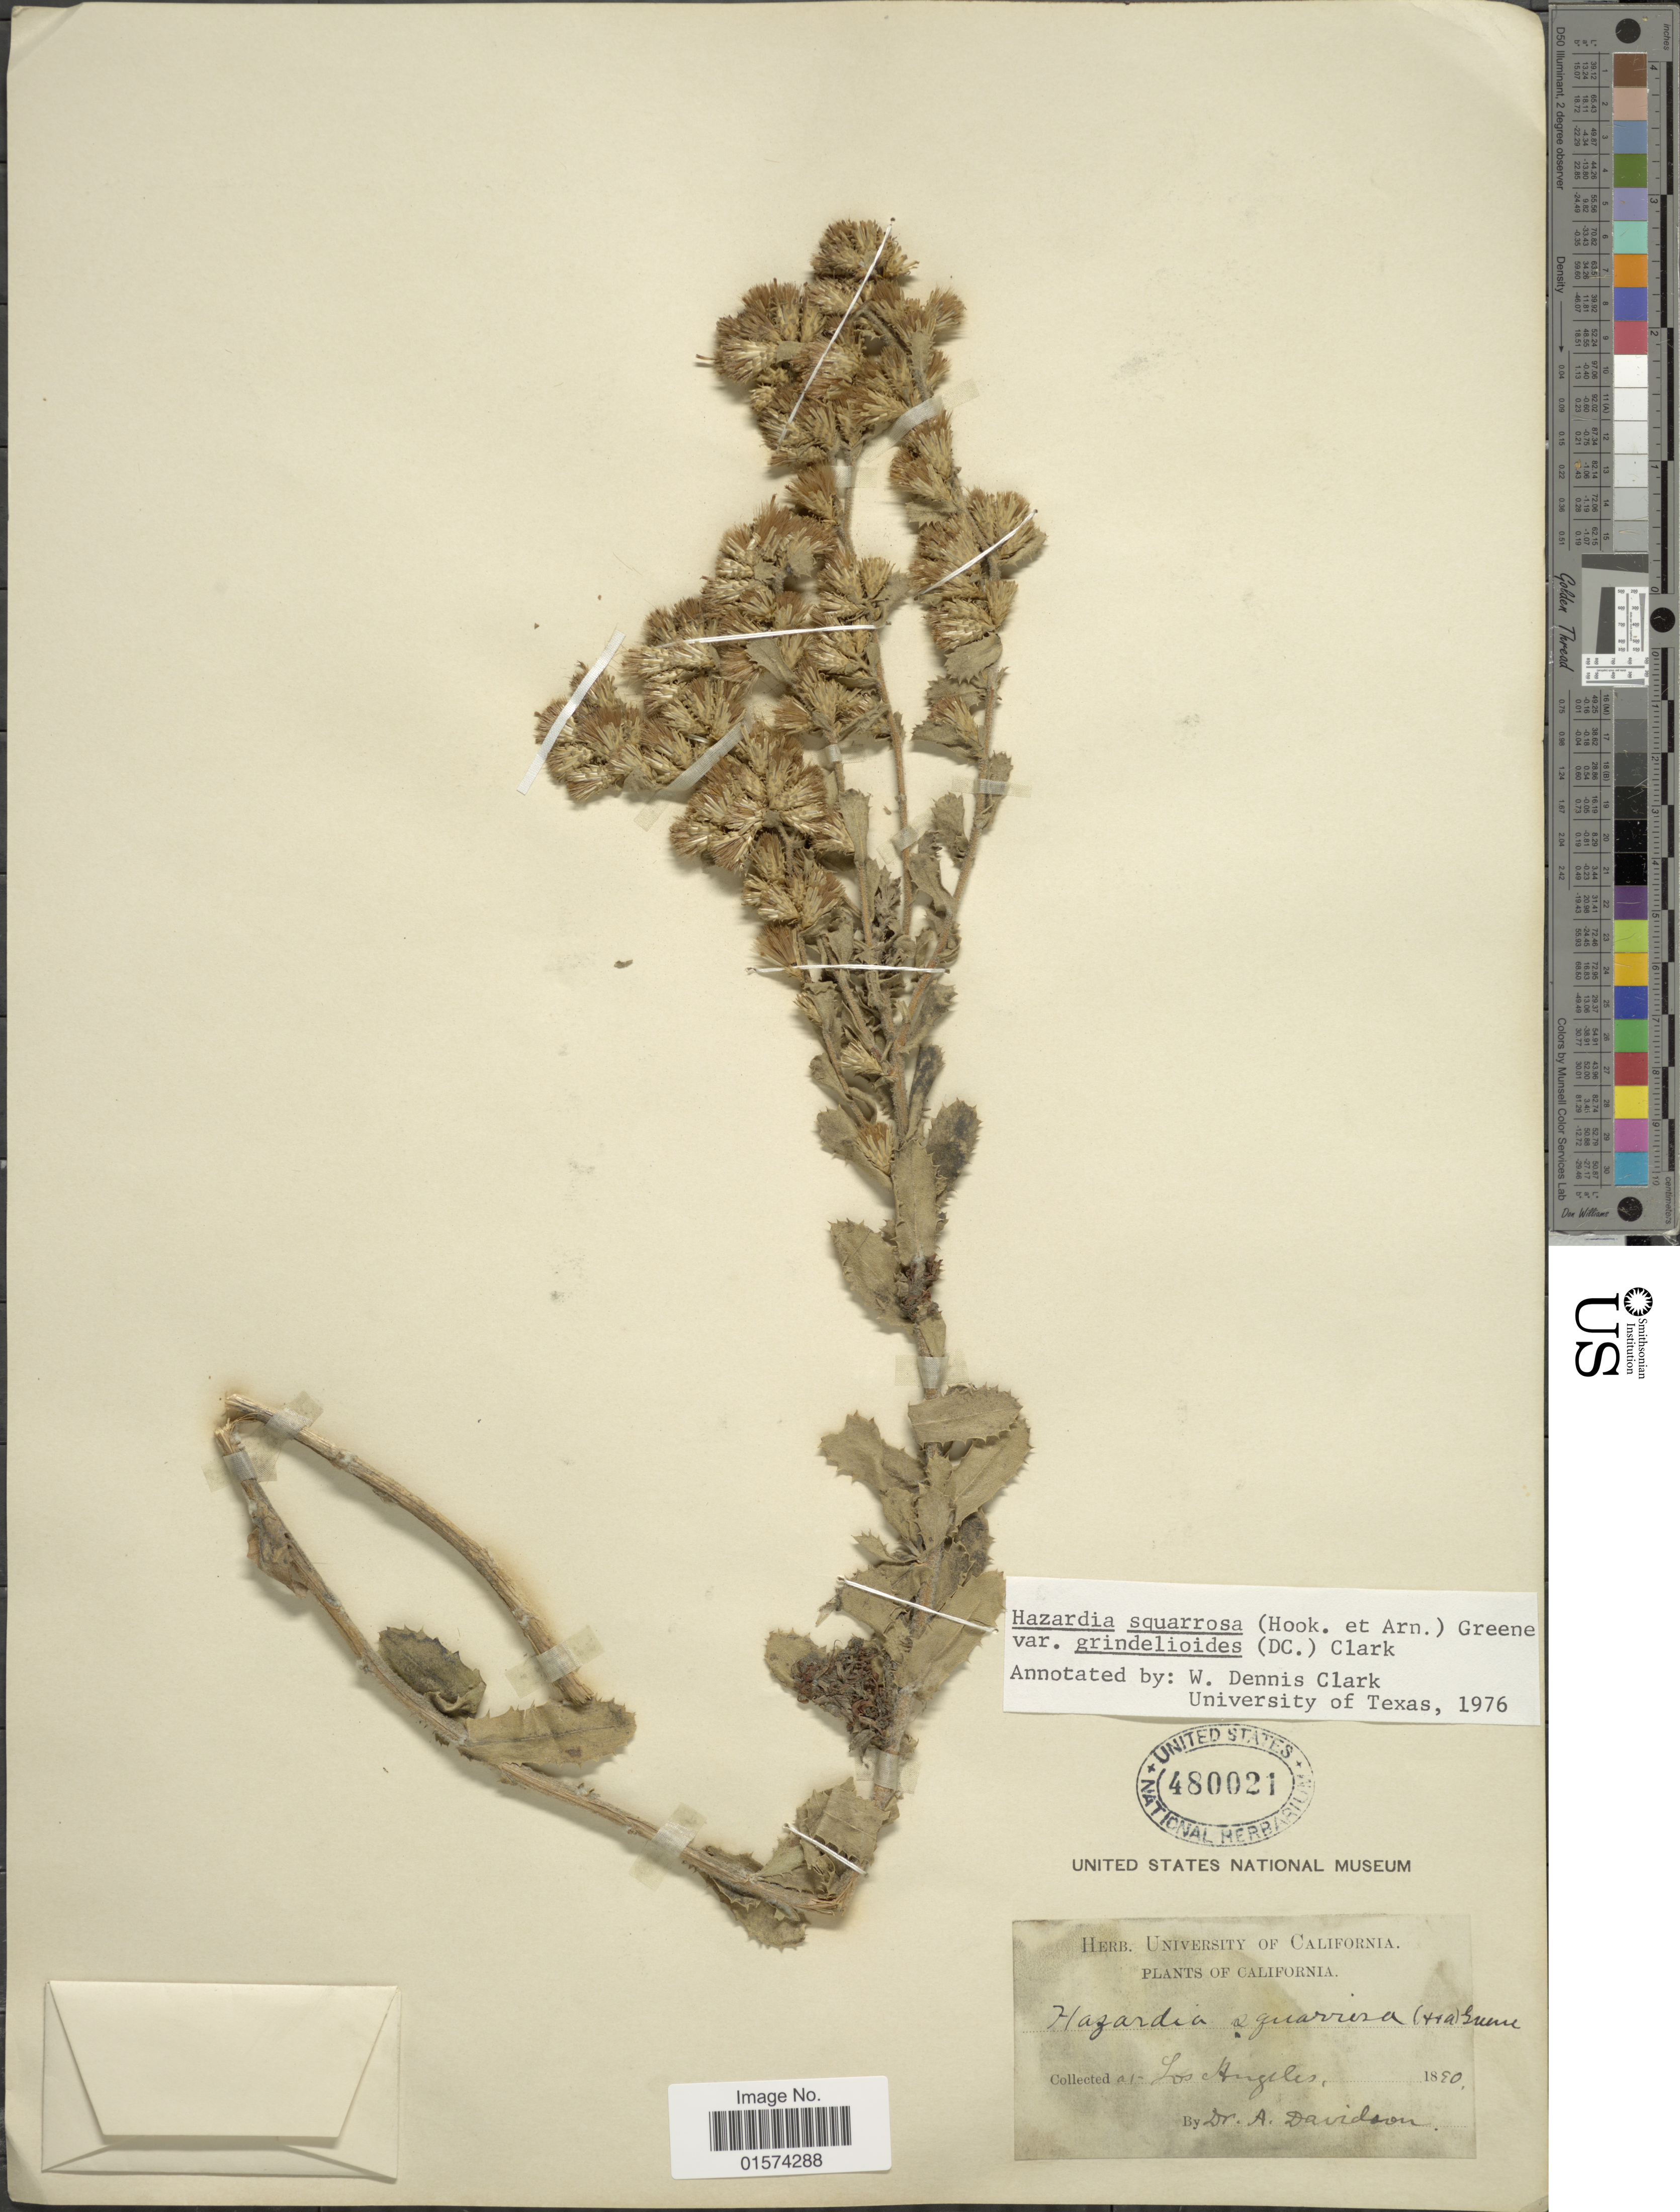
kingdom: Plantae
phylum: Tracheophyta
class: Magnoliopsida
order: Asterales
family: Asteraceae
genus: Hazardia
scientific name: Hazardia squarrosa var. grindelioides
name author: (DC.) W.D. Clark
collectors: A. Davidson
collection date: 1890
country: United States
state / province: California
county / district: Los Angeles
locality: At Los Angeles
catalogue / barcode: US 480021